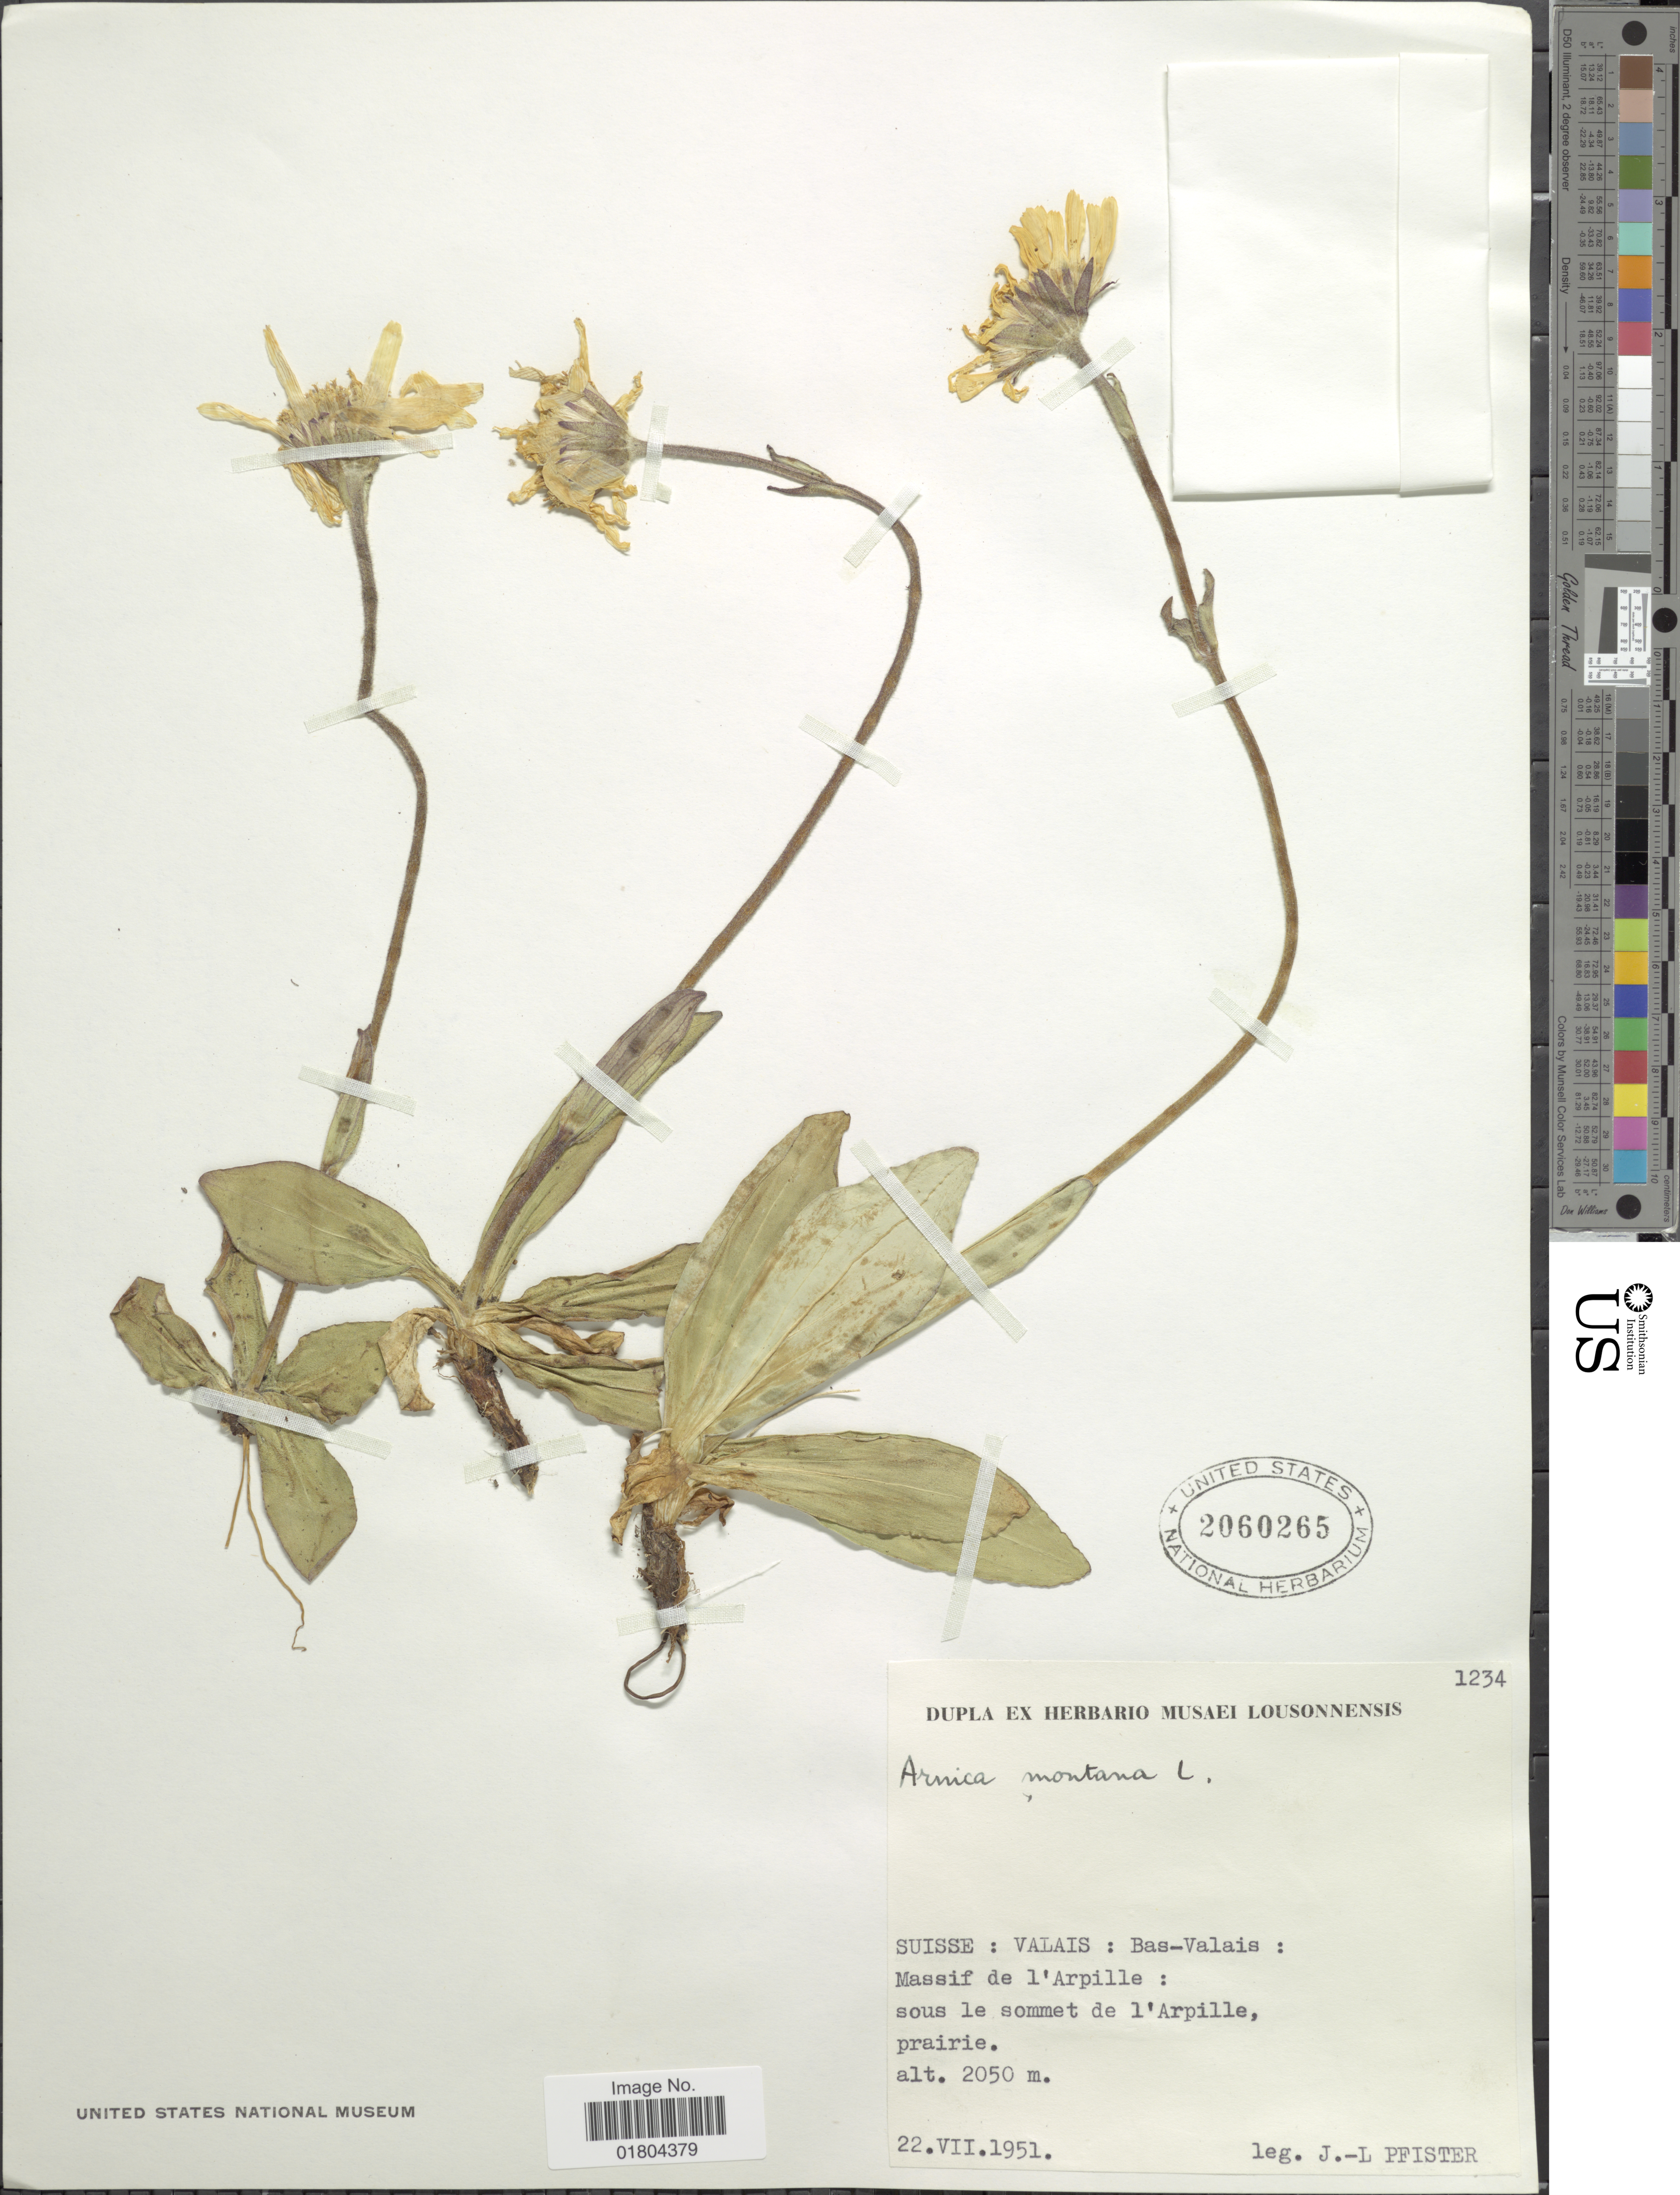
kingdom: Plantae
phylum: Tracheophyta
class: Magnoliopsida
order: Asterales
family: Asteraceae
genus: Arnica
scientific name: Arnica montana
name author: L.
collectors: J. Pfister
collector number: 1234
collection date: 1951-07-22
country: Switzerland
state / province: Valais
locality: Bas-Valais: <assif de l'Arpille: sous le sommet de l'Arpille prairie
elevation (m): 2050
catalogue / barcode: US 2060265